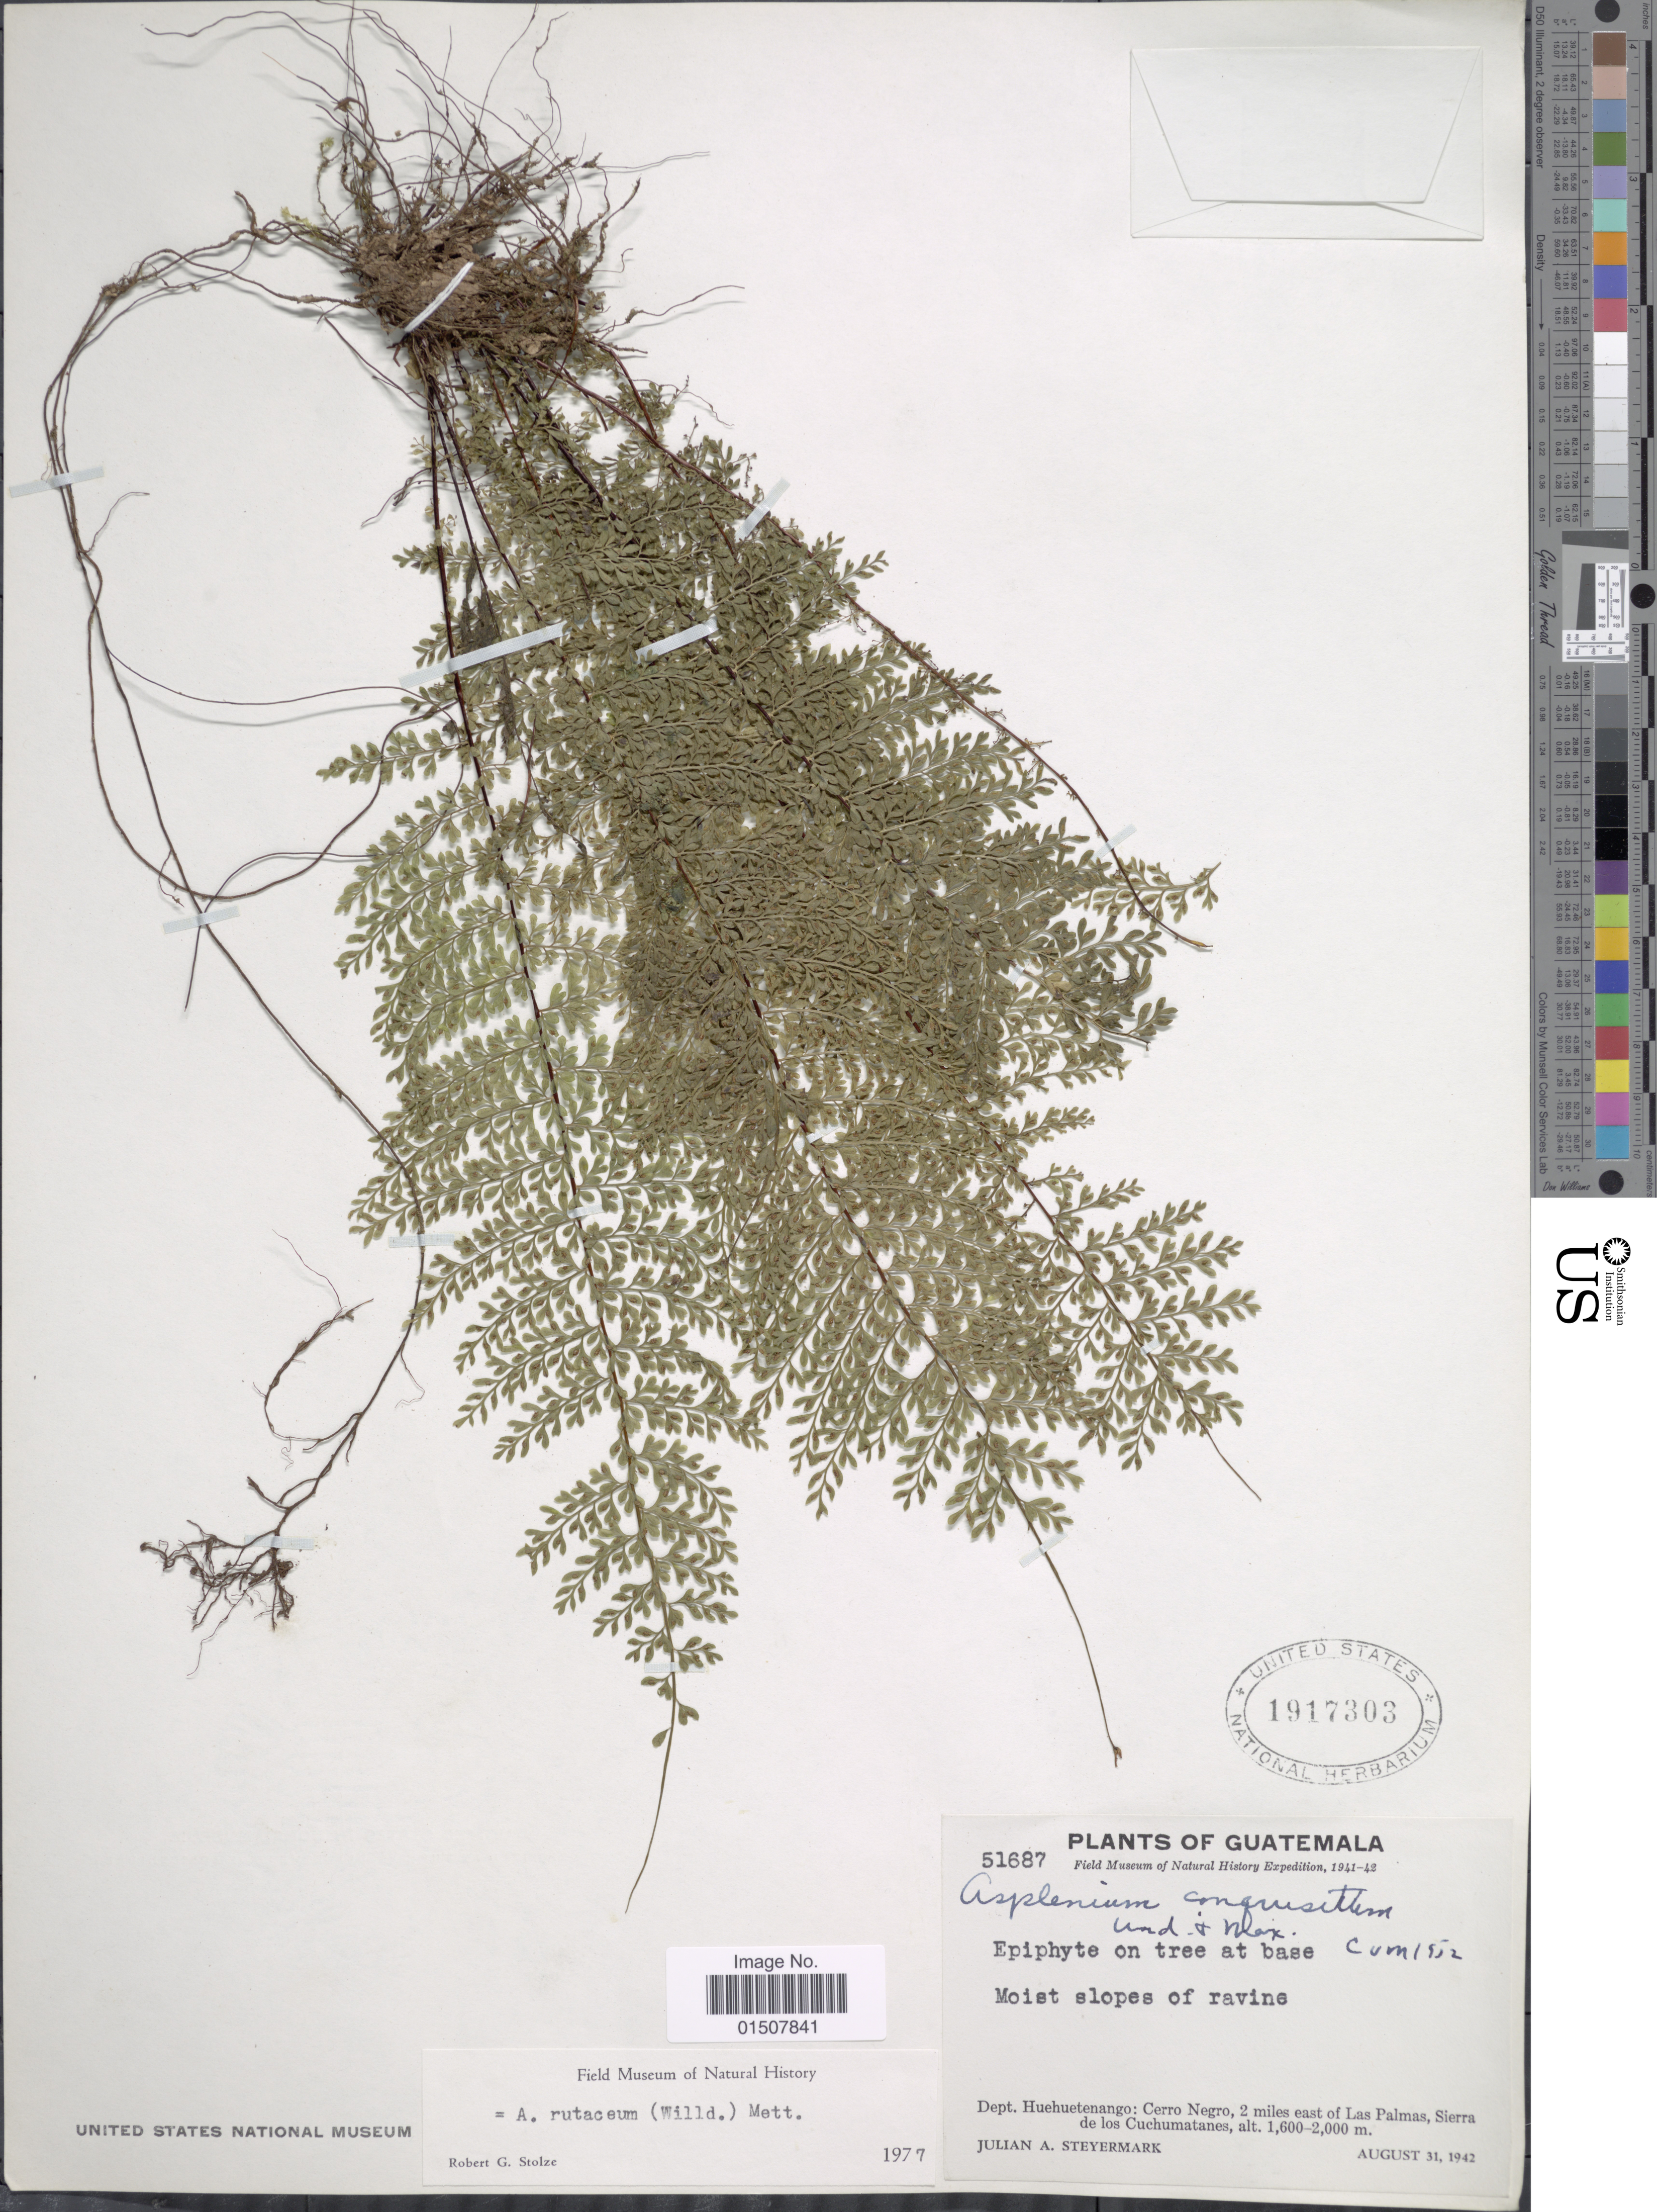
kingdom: Plantae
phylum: Tracheophyta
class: Polypodiopsida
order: Polypodiales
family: Aspleniaceae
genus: Asplenium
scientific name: Asplenium rutaceum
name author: (Willd.) Mett.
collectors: J. Steyermark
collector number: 51687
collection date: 1942-08-31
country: Guatemala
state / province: Huehuetenango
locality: Dept. Huehuetenango:Cerro Negro, 2 miles east of las Palmas, Sierra de los Cuchumatanes.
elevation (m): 1600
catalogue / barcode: US 1917303